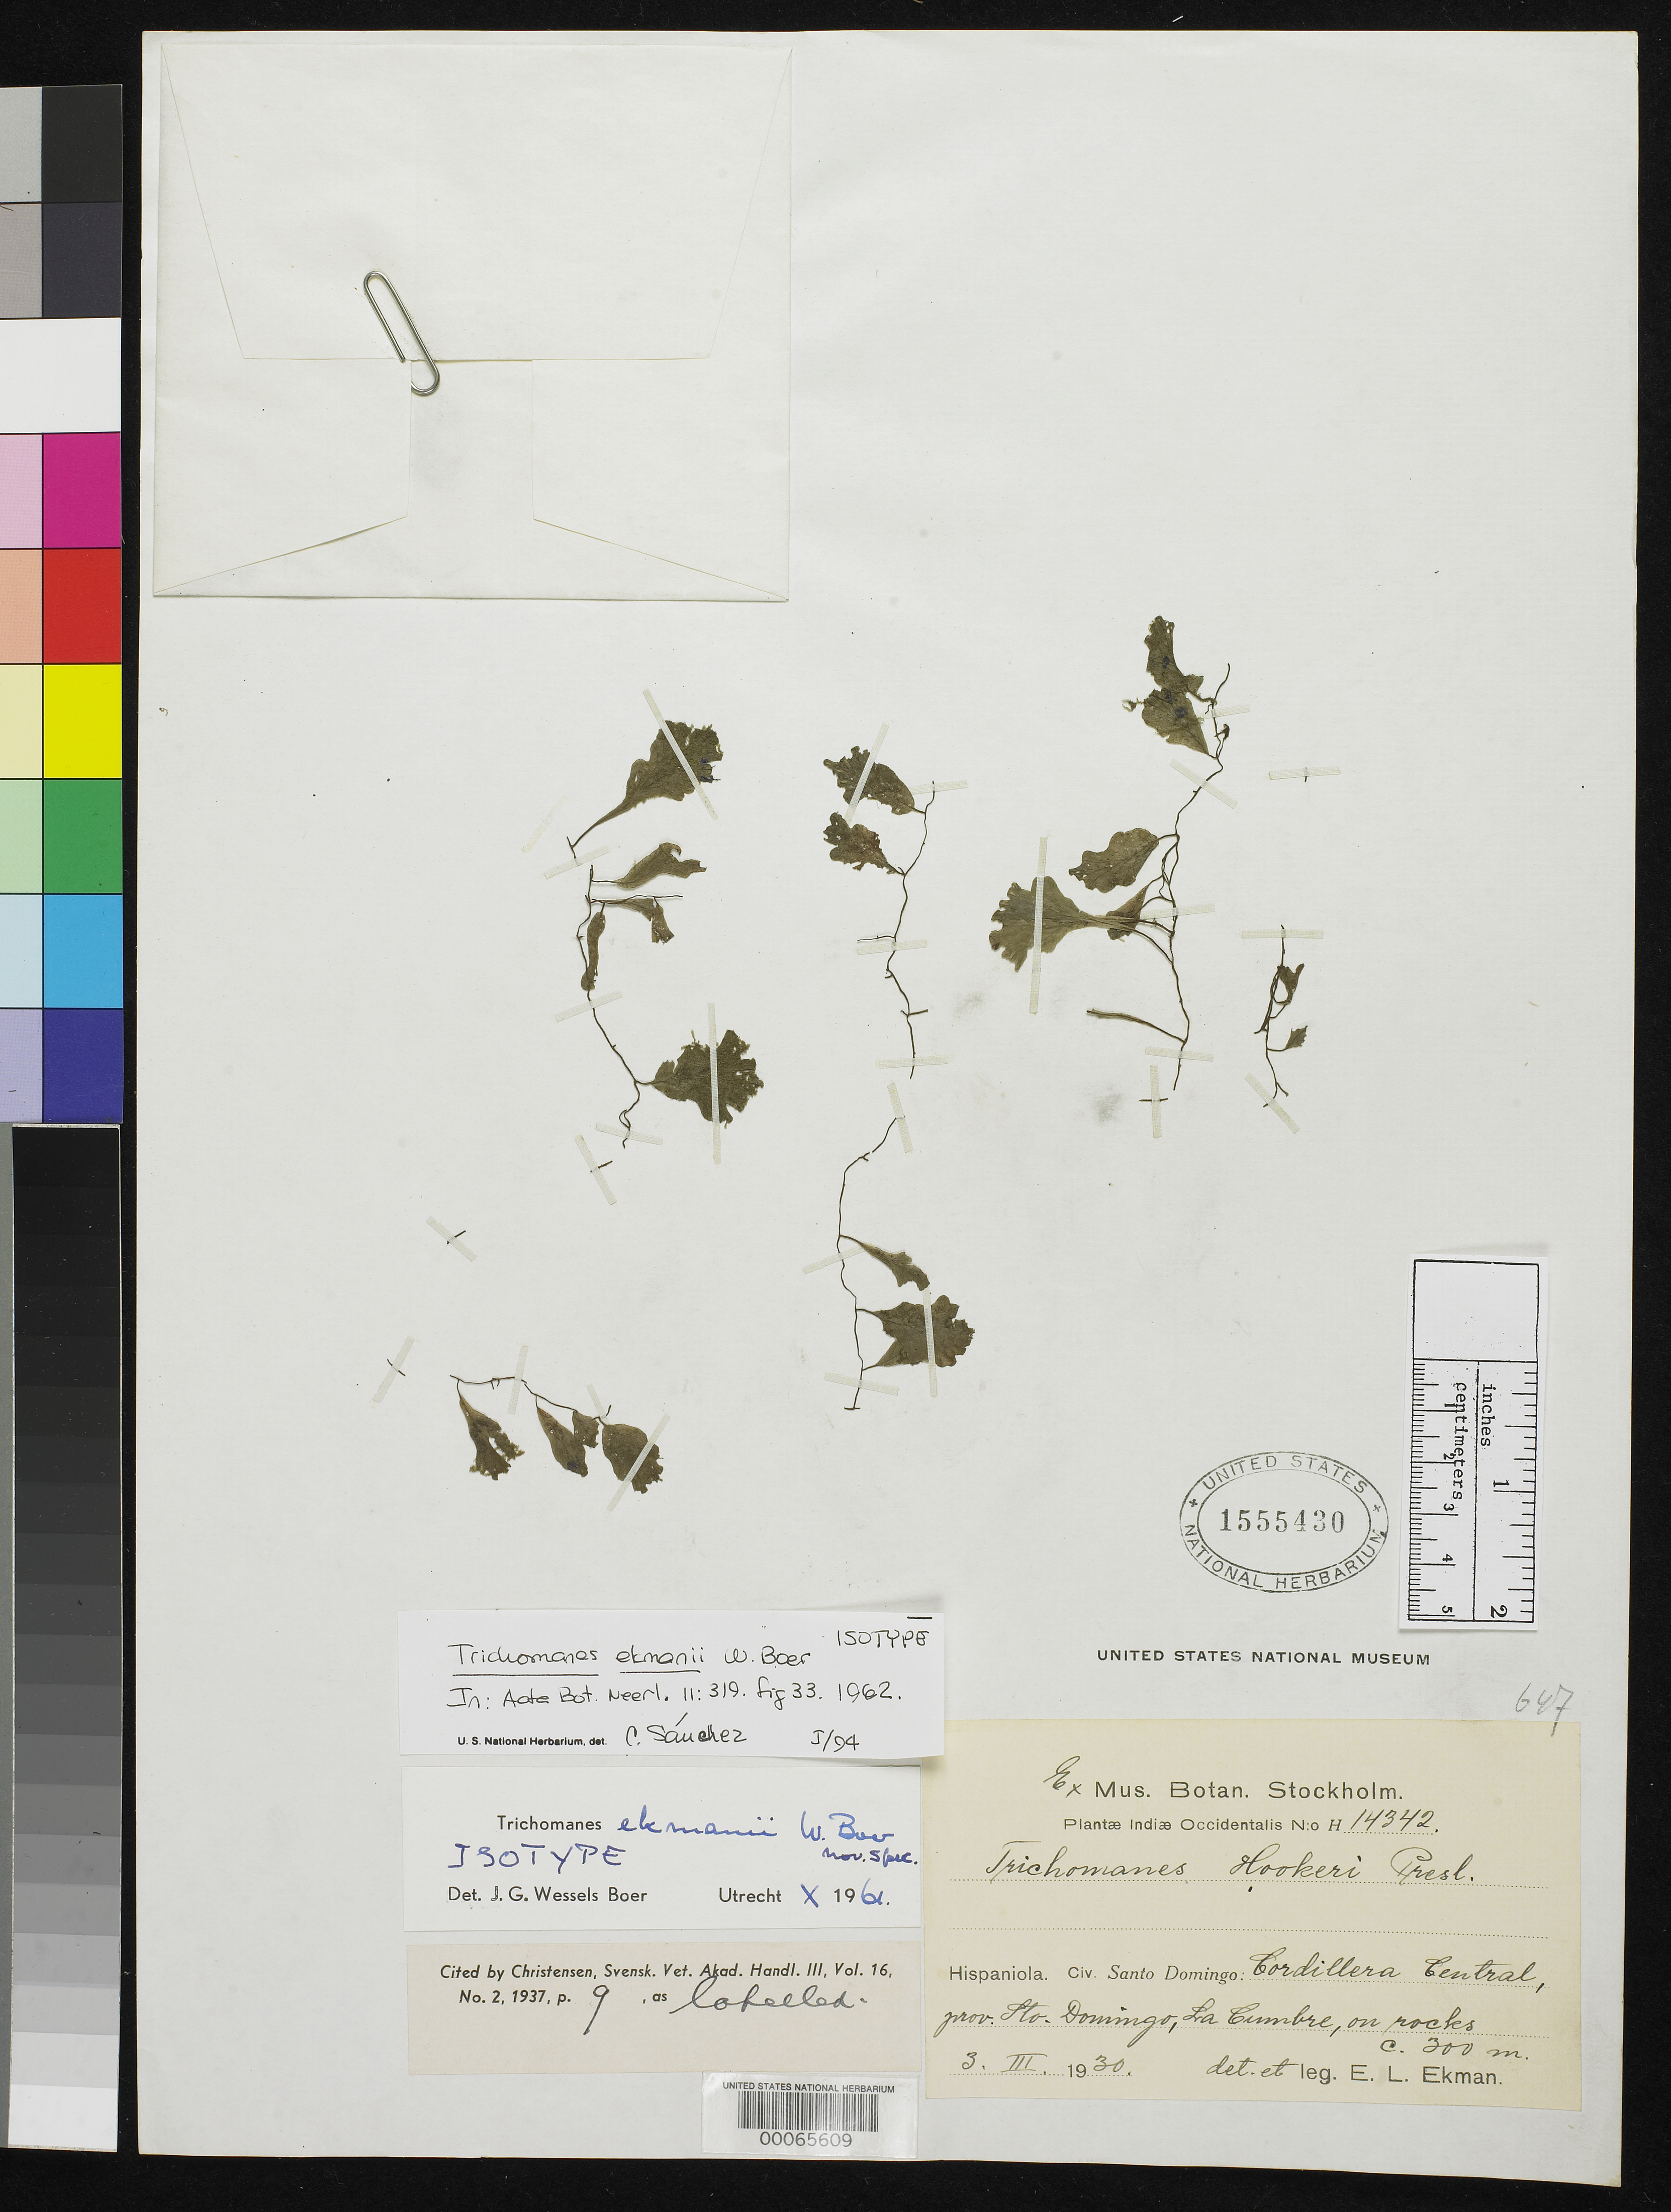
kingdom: Plantae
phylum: Tracheophyta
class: Polypodiopsida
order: Hymenophyllales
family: Hymenophyllaceae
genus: Trichomanes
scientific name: Trichomanes ekmanii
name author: de Boer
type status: Isotype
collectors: E. L. Ekman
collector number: H-14342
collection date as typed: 03 Mar 1930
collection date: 1930-03-03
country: Dominican Republic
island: Hispaniola Island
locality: La Cumbre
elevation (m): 300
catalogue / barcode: US 1555430